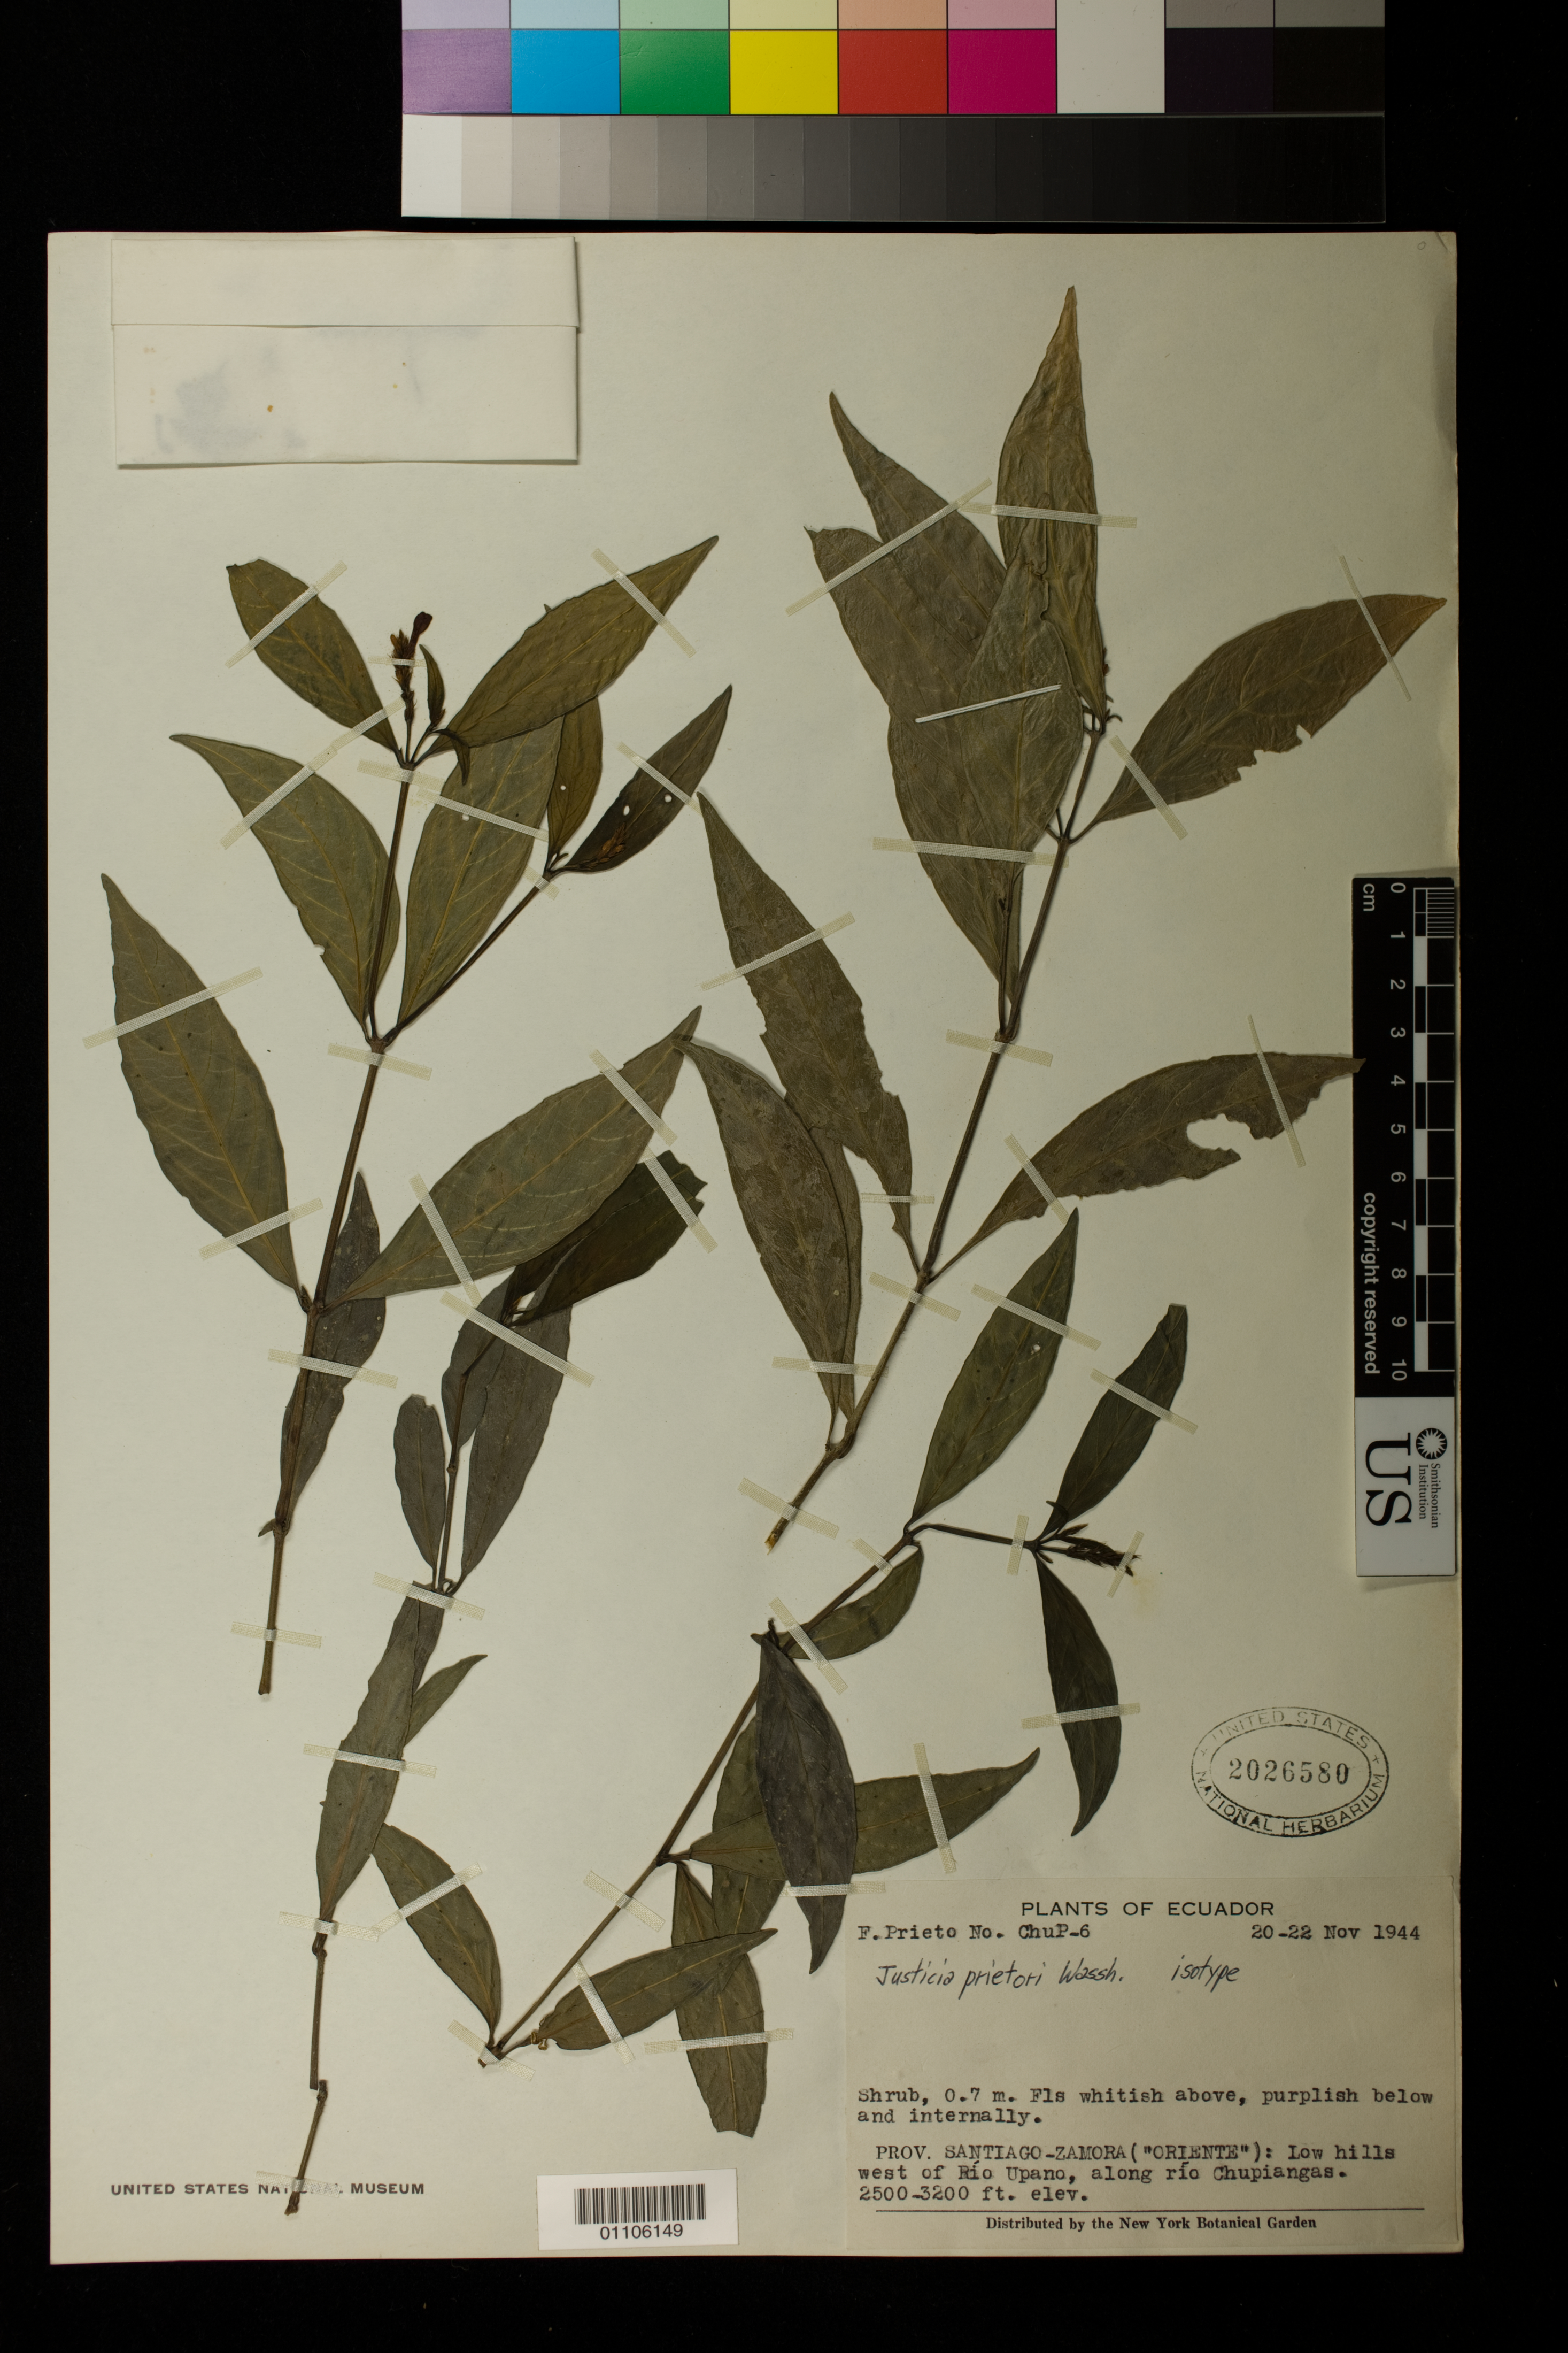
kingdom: Plantae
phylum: Tracheophyta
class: Magnoliopsida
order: Lamiales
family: Acanthaceae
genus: Justicia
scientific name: Justicia prietori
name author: Wassh.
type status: Isotype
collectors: F. Prieto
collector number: ChuP-6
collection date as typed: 20-22 Nov 1944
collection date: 1944-11-20/1944-11-22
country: Ecuador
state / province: Morona-Santiago / Zamora-Chinchipe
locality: Prov. Santiago-Zamora ("Oriente"): low hills west of Río Upano, along Río Chupiangas.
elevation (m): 2500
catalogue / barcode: US 2026580